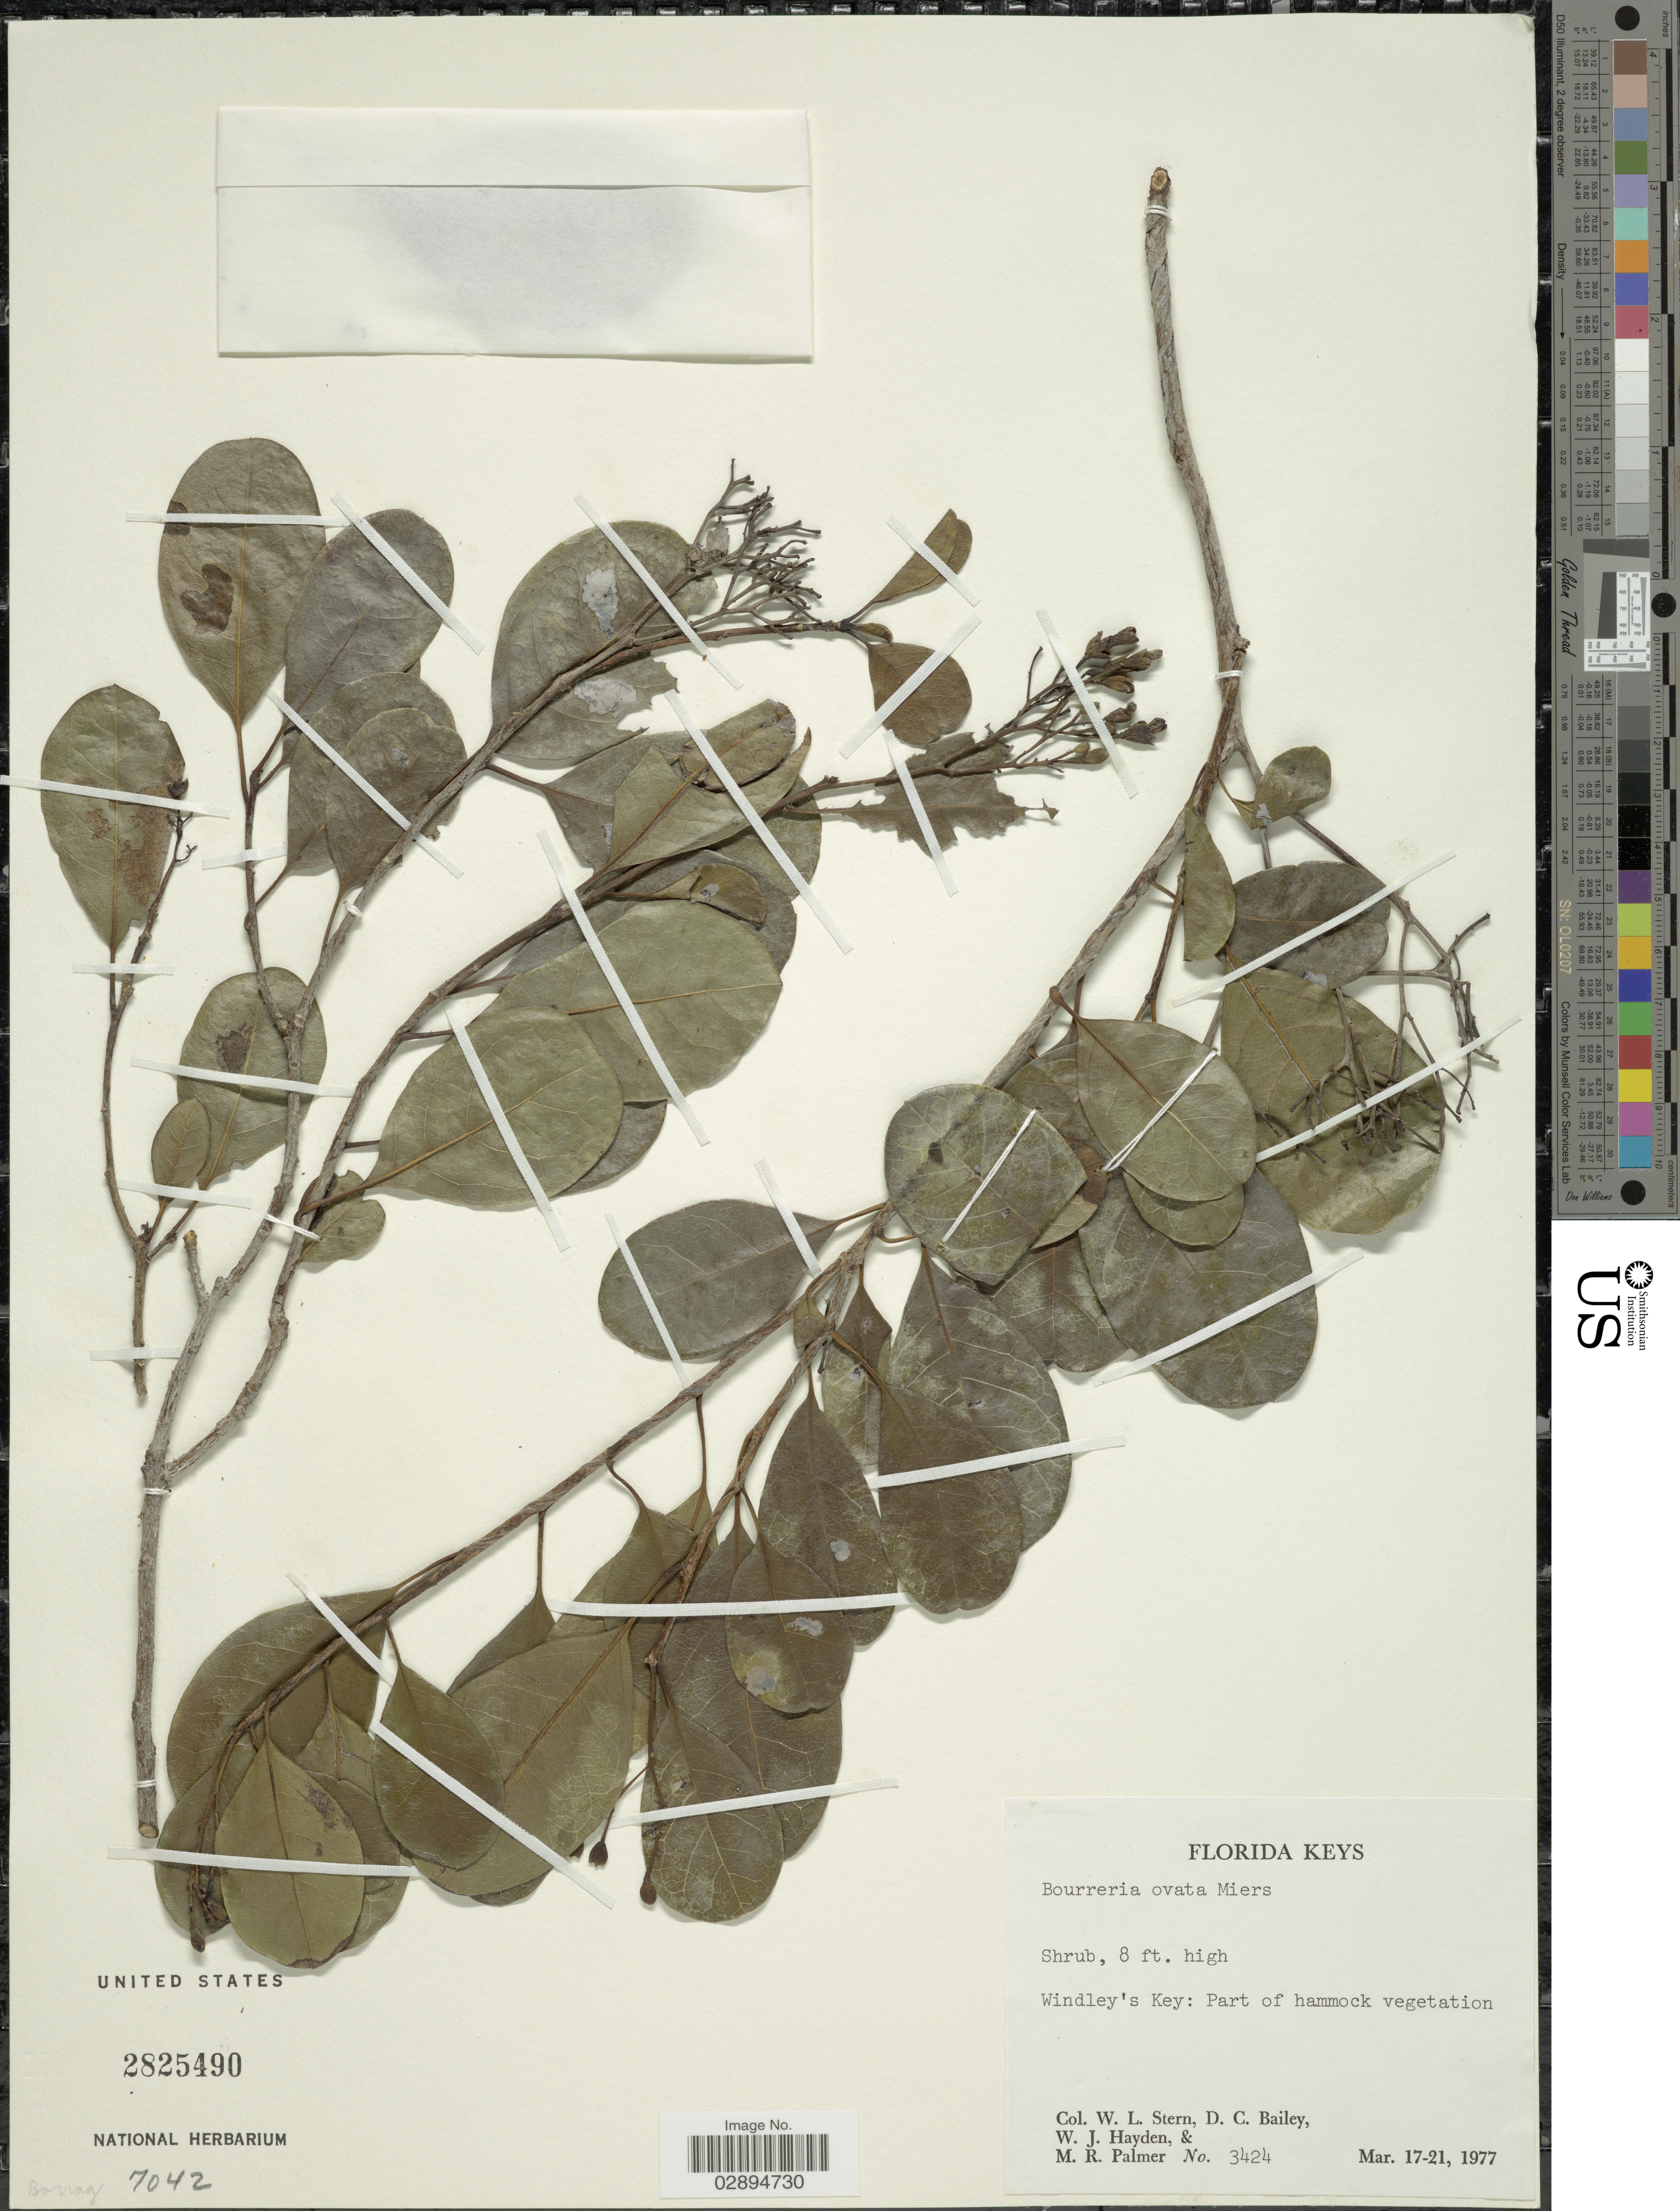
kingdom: Plantae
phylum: Tracheophyta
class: Magnoliopsida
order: Boraginales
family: Ehretiaceae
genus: Bourreria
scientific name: Bourreria ovata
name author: Miers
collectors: W. L. Stern, D. C. Bailey, W. Hayden & M. R. Palmer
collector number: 3424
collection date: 1977-03-17/1977-03-21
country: United States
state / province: Florida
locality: Florida Keys. Windley's Key: Part of hammock vegetation.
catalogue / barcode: US 2825490